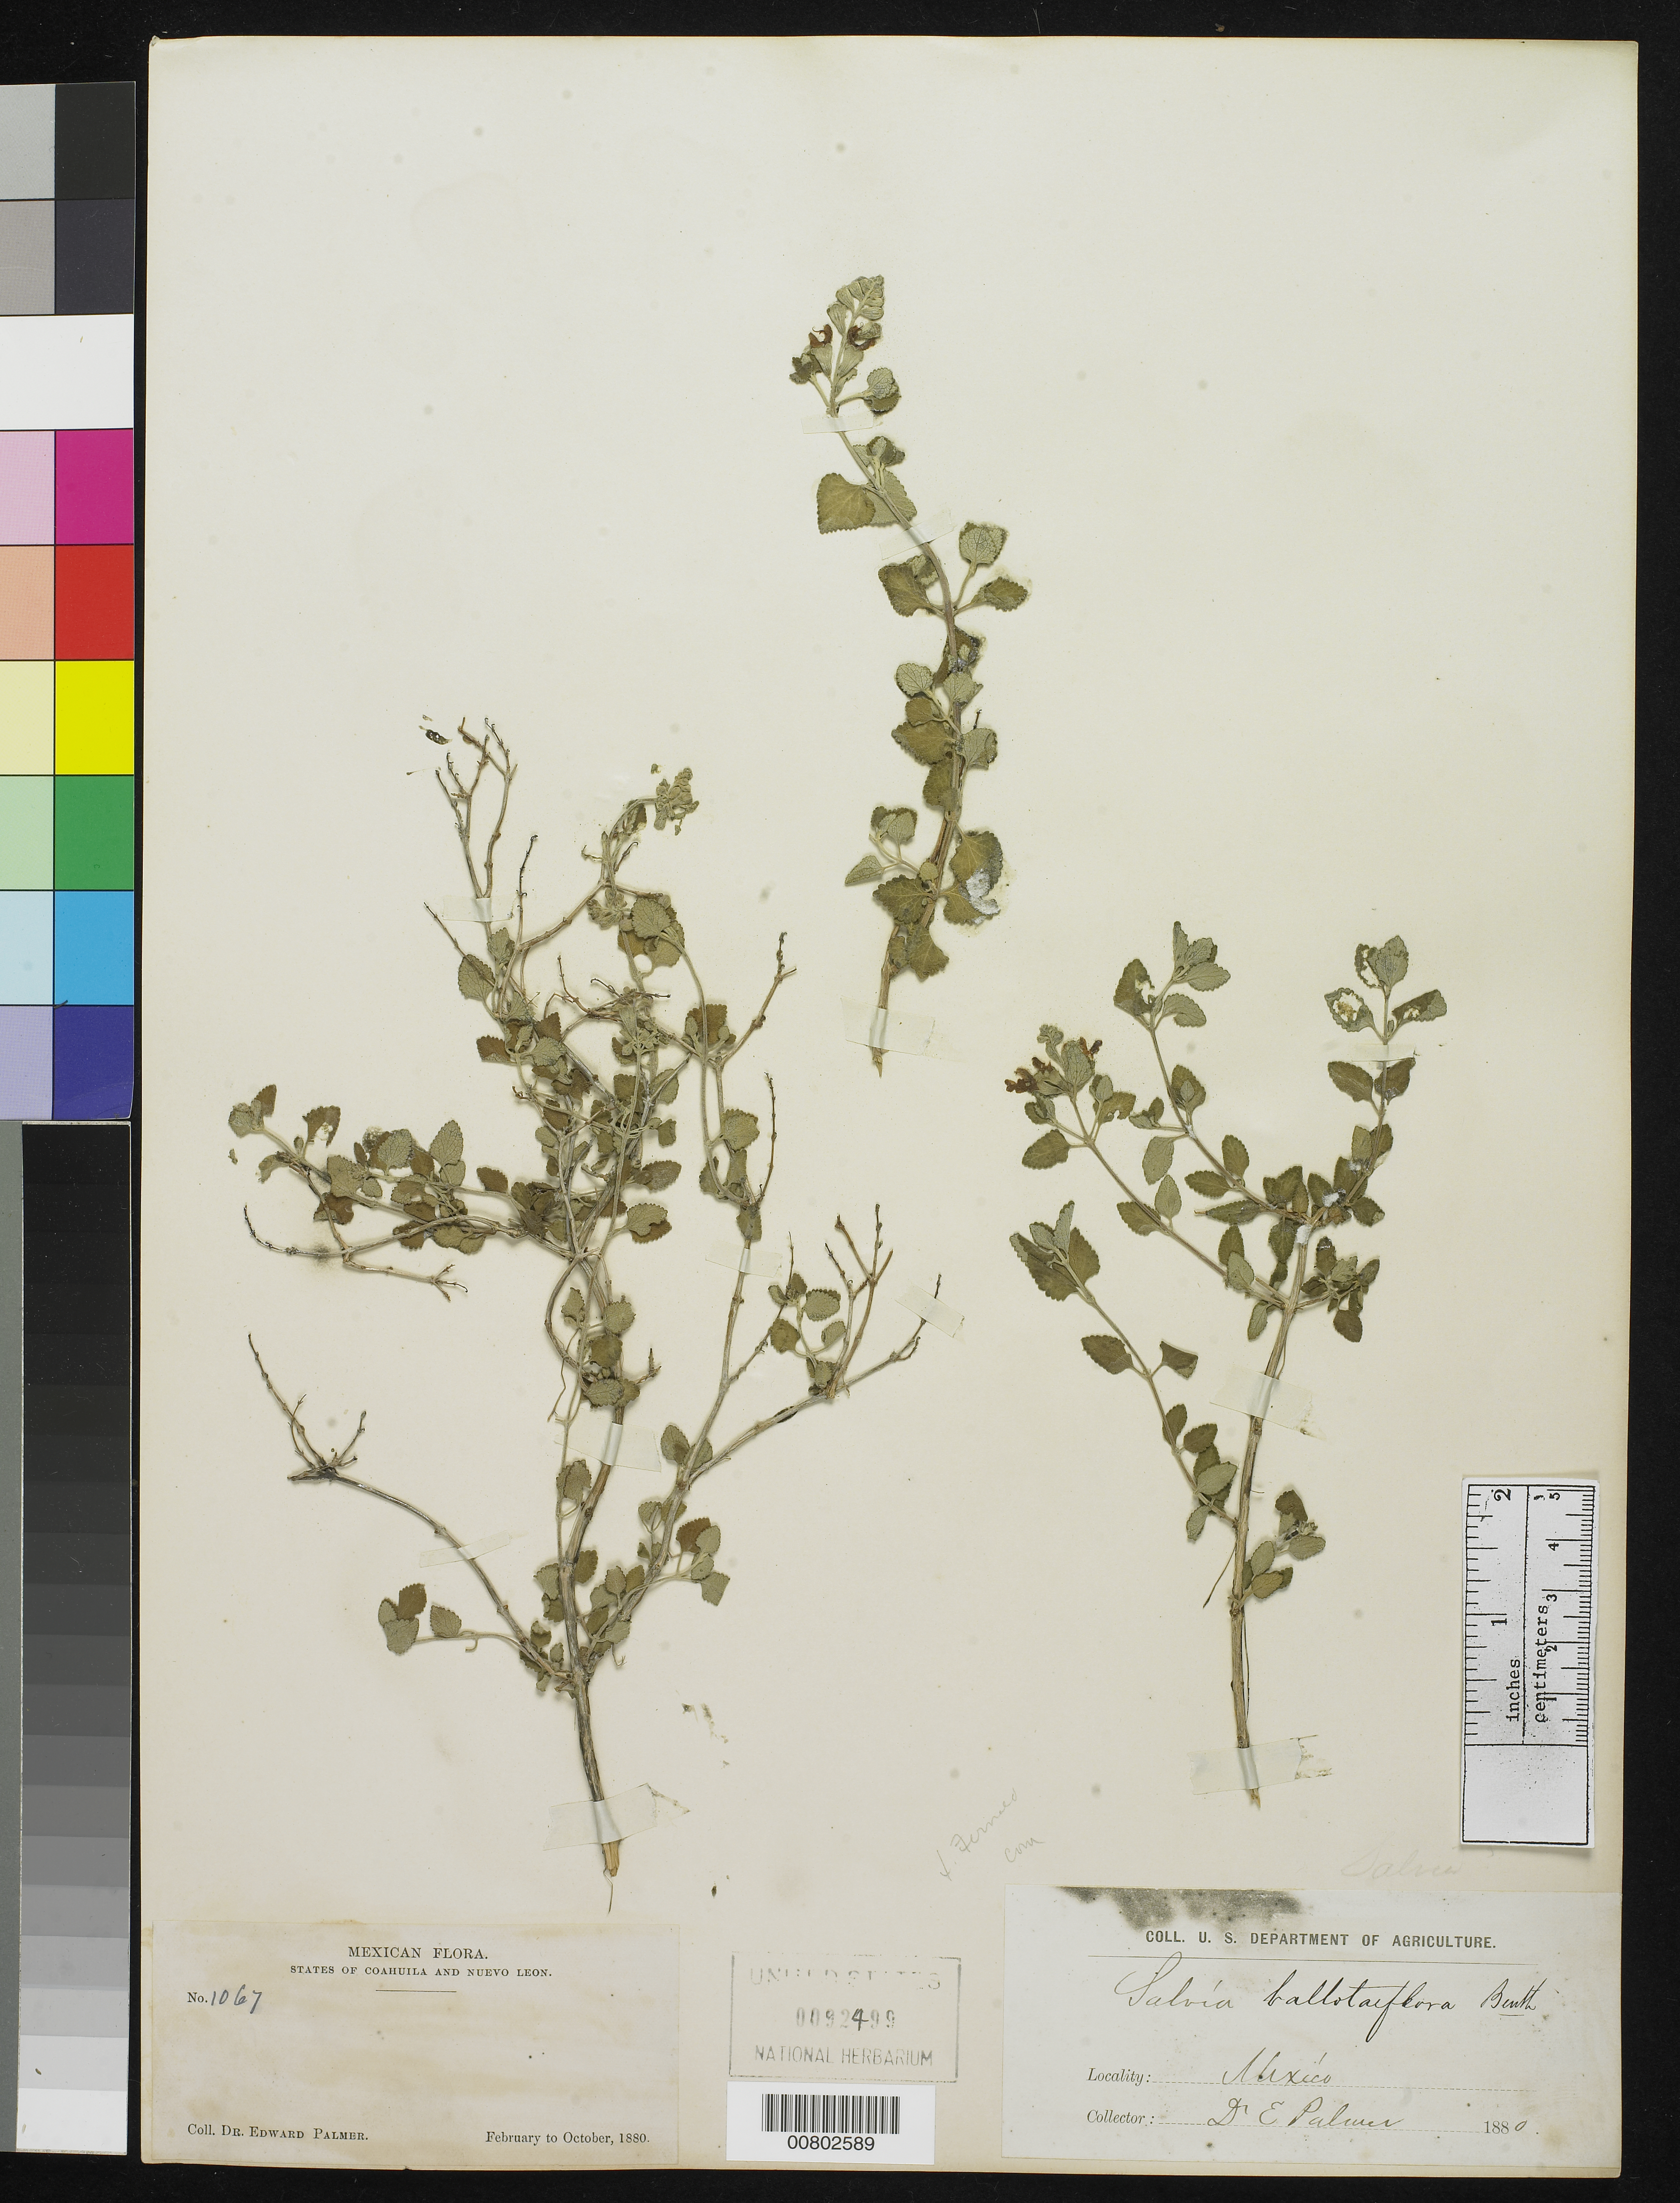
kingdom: Plantae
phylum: Tracheophyta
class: Magnoliopsida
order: Lamiales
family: Lamiaceae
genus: Salvia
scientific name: Salvia ballotiflora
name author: Benth.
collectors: E. Palmer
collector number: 1067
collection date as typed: Feb 1880 to -- Oct 1880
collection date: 1880-02/1880-10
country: Mexico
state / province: Coahuila / Nuevo León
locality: States of Coahuila and Nuevo León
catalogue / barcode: US 92499